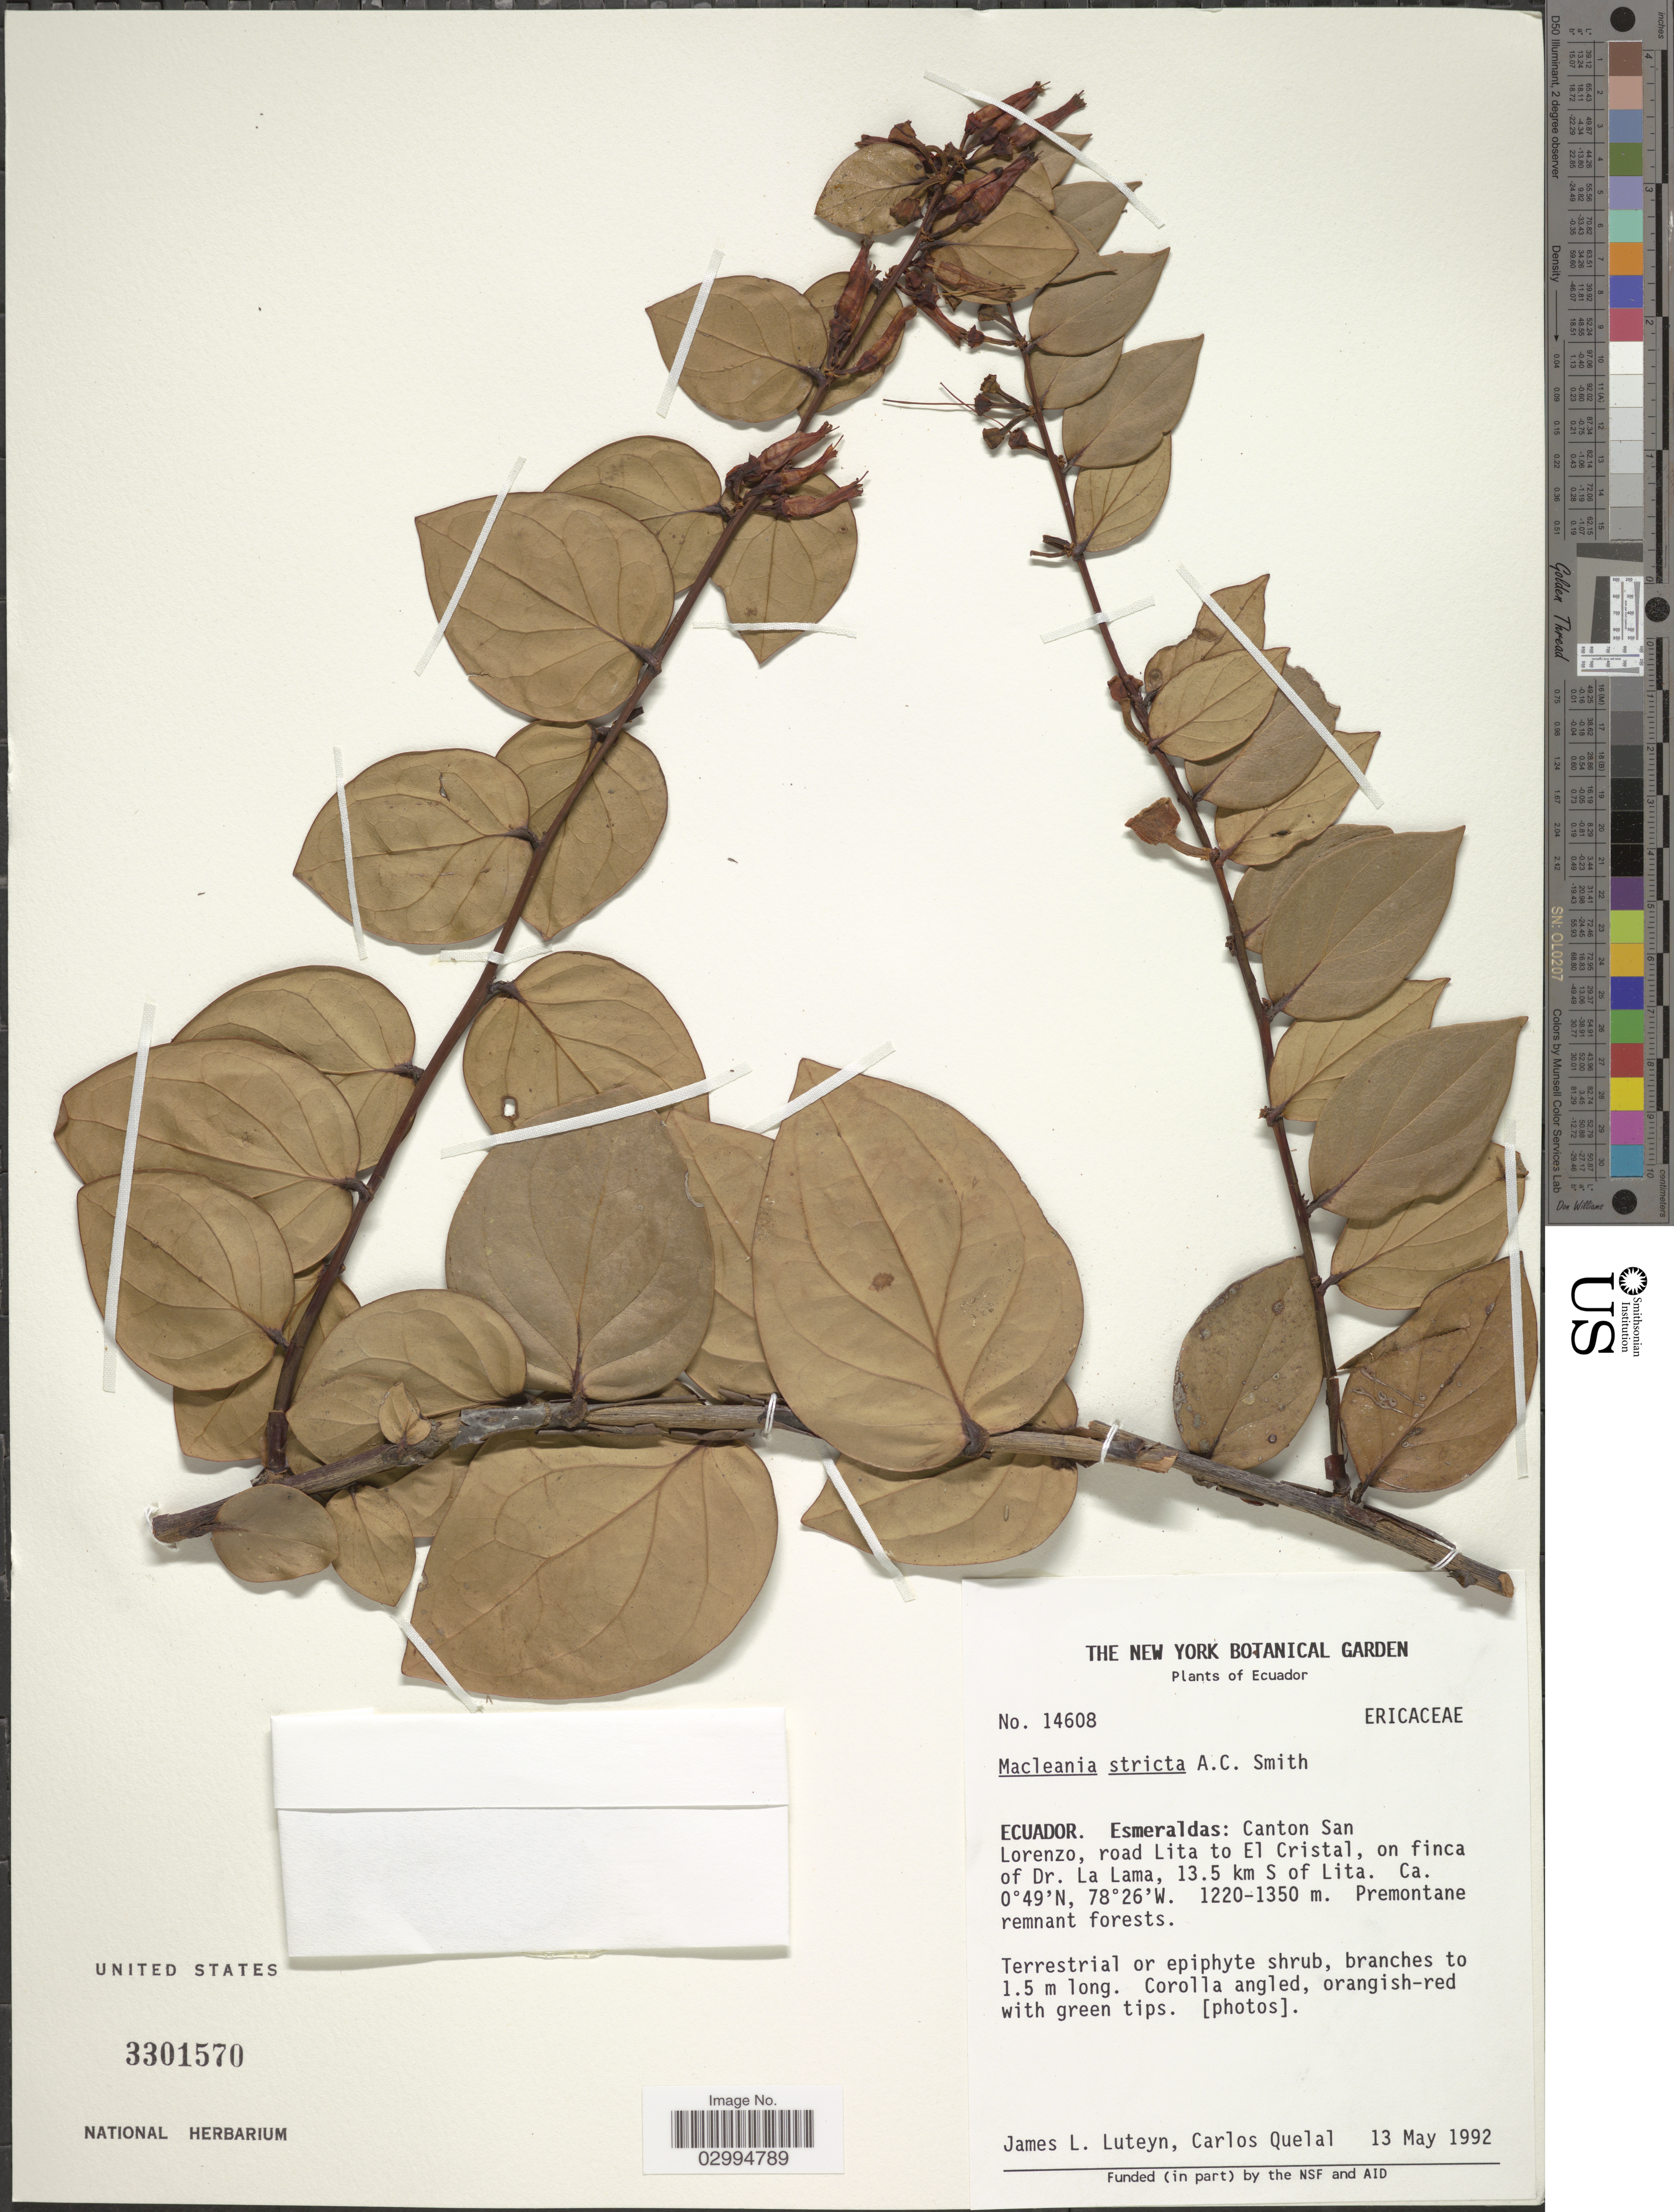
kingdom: Plantae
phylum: Tracheophyta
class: Magnoliopsida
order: Ericales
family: Ericaceae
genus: Macleania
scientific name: Macleania stricta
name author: A.C. Sm.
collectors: J. L. Luteyn & C. Quelal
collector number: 14608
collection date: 1992-05-13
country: Ecuador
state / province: Esmeraldas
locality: Canton San Lorenzo, road Lita to El Cristal, on finca of Dr. La Lama, 13.5 km S of Lita.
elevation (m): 1220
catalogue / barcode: US 3301570